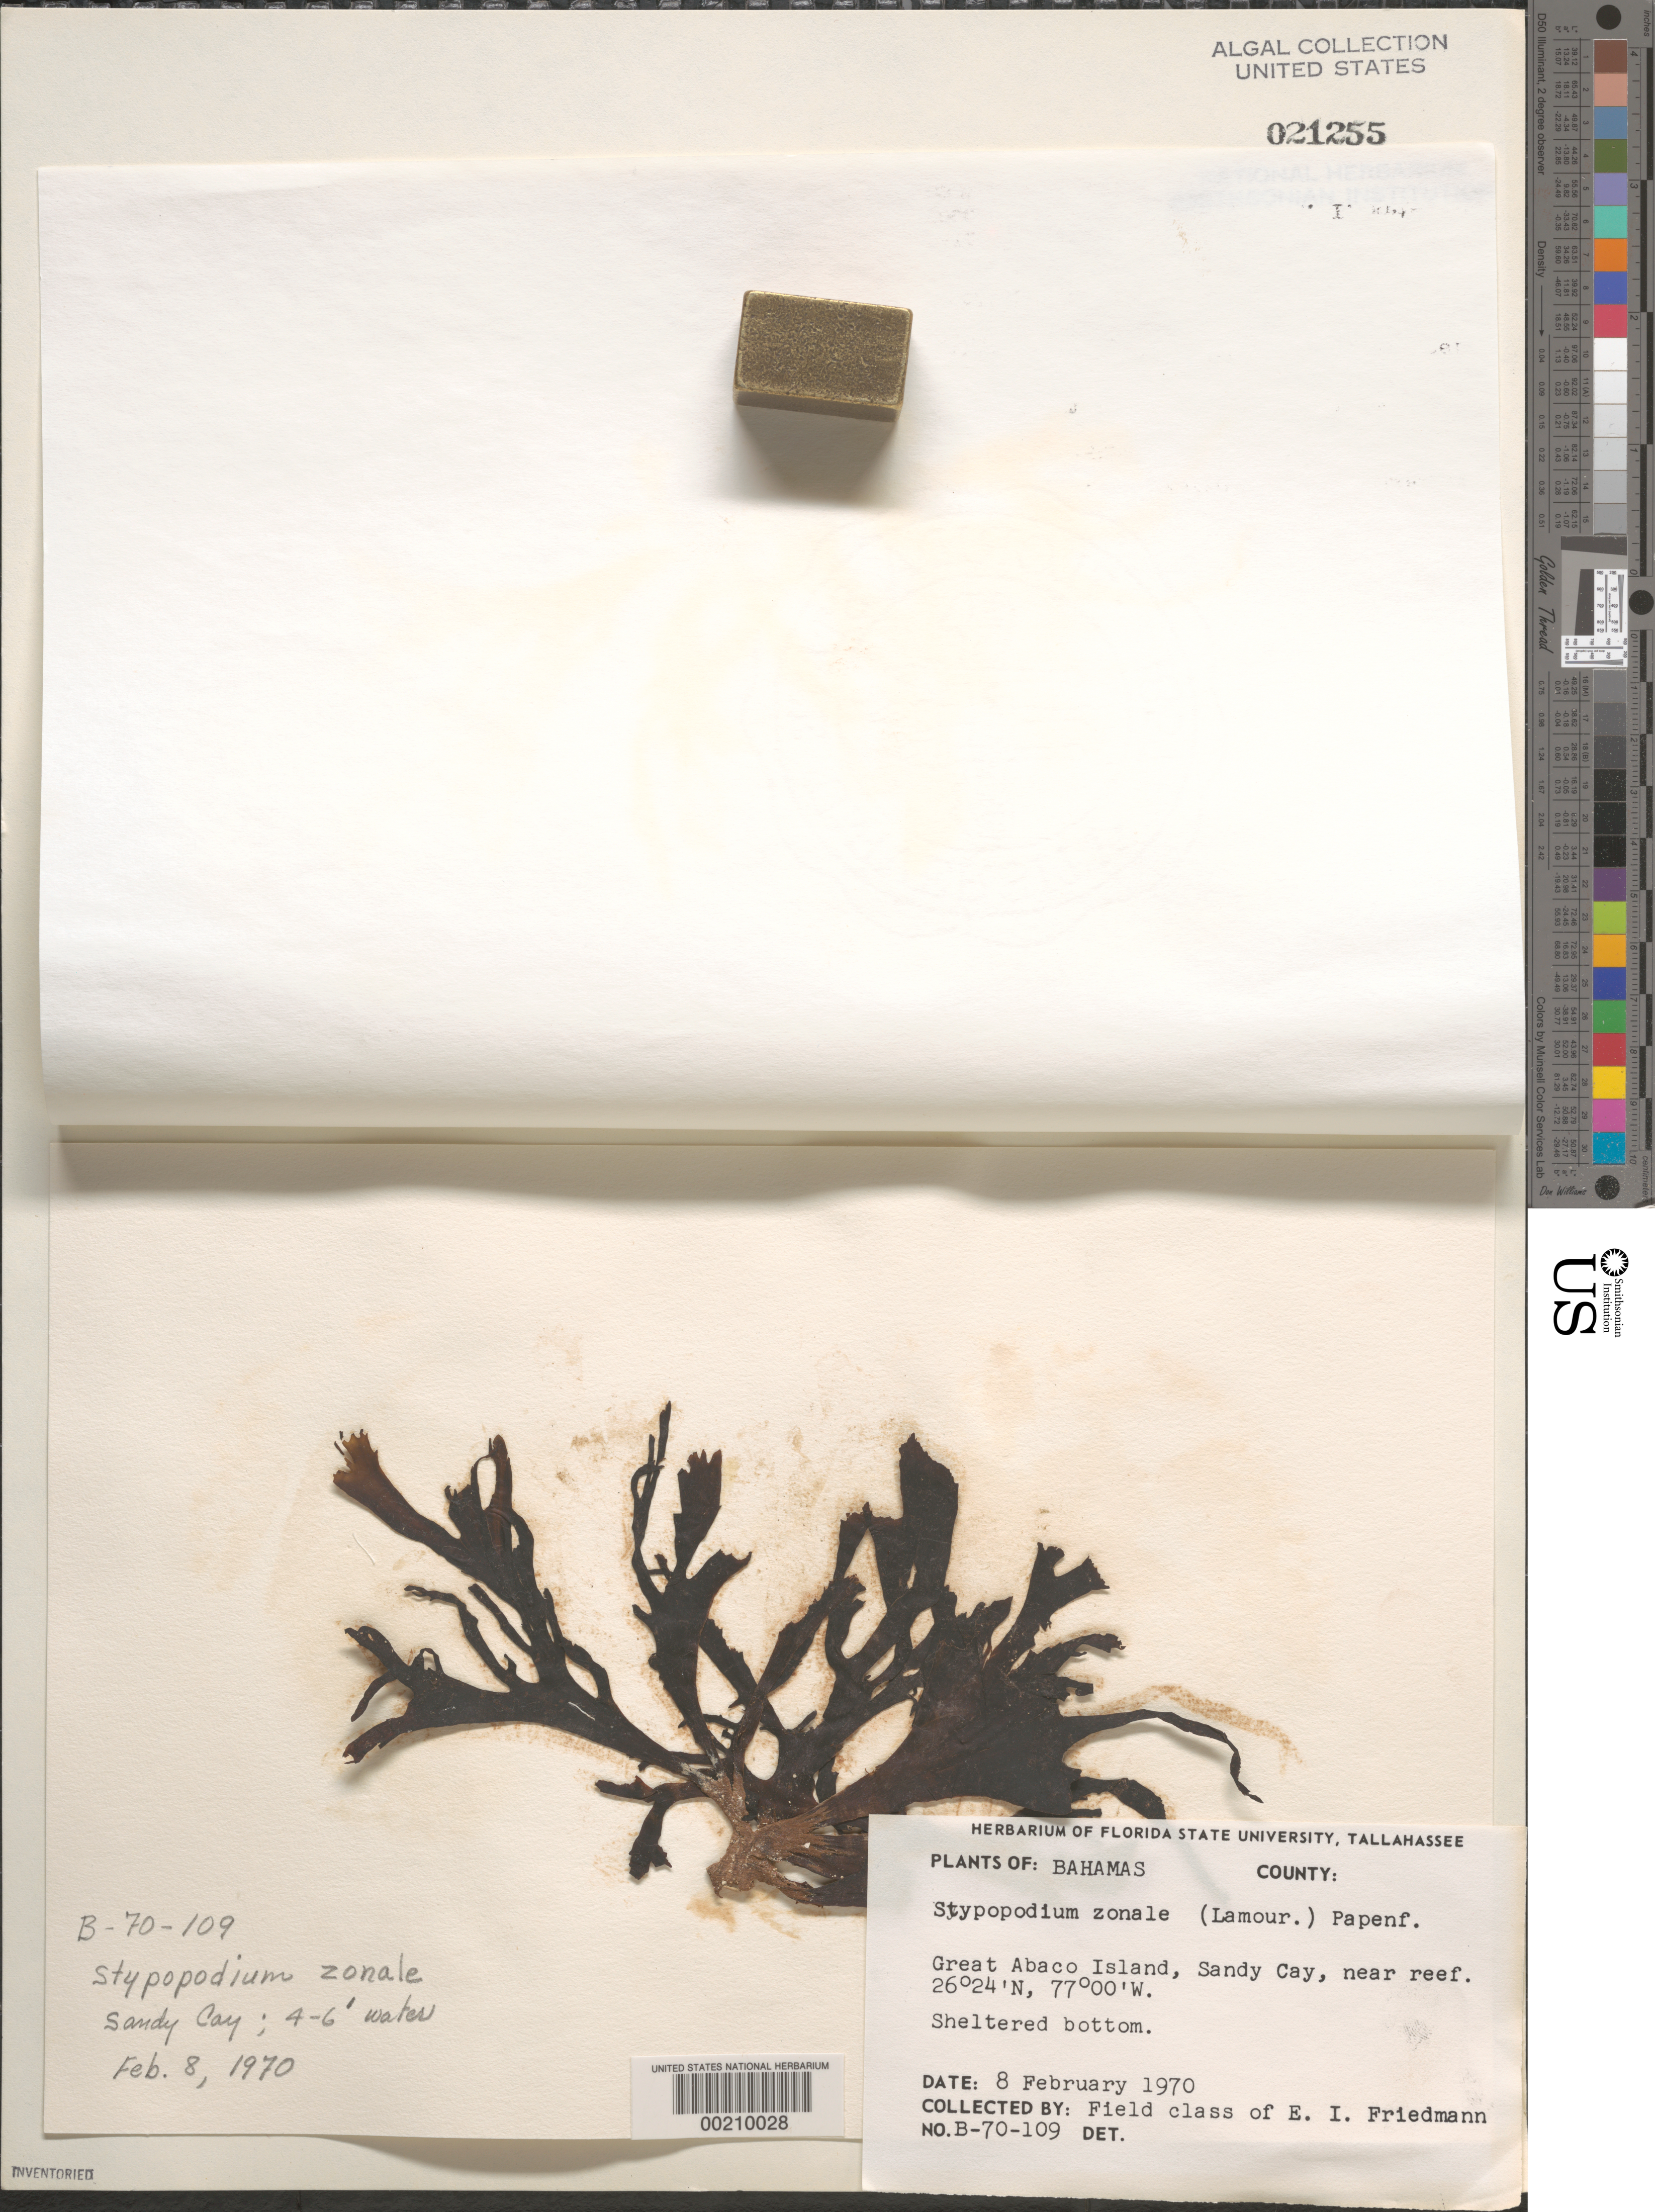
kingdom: Chromista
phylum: Ochrophyta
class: Phaeophyceae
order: Dictyotales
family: Dictyotaceae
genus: Stypopodium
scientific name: Stypopodium zonale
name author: (J.V.Lamouroux) Papenf.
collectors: E. Friedmann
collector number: B-70-109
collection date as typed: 08 Feb 1970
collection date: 1970-02-08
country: Bahamas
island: Great Abaco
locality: Sandy Cay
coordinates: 26 24" N, 77 00" W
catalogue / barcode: US 21255